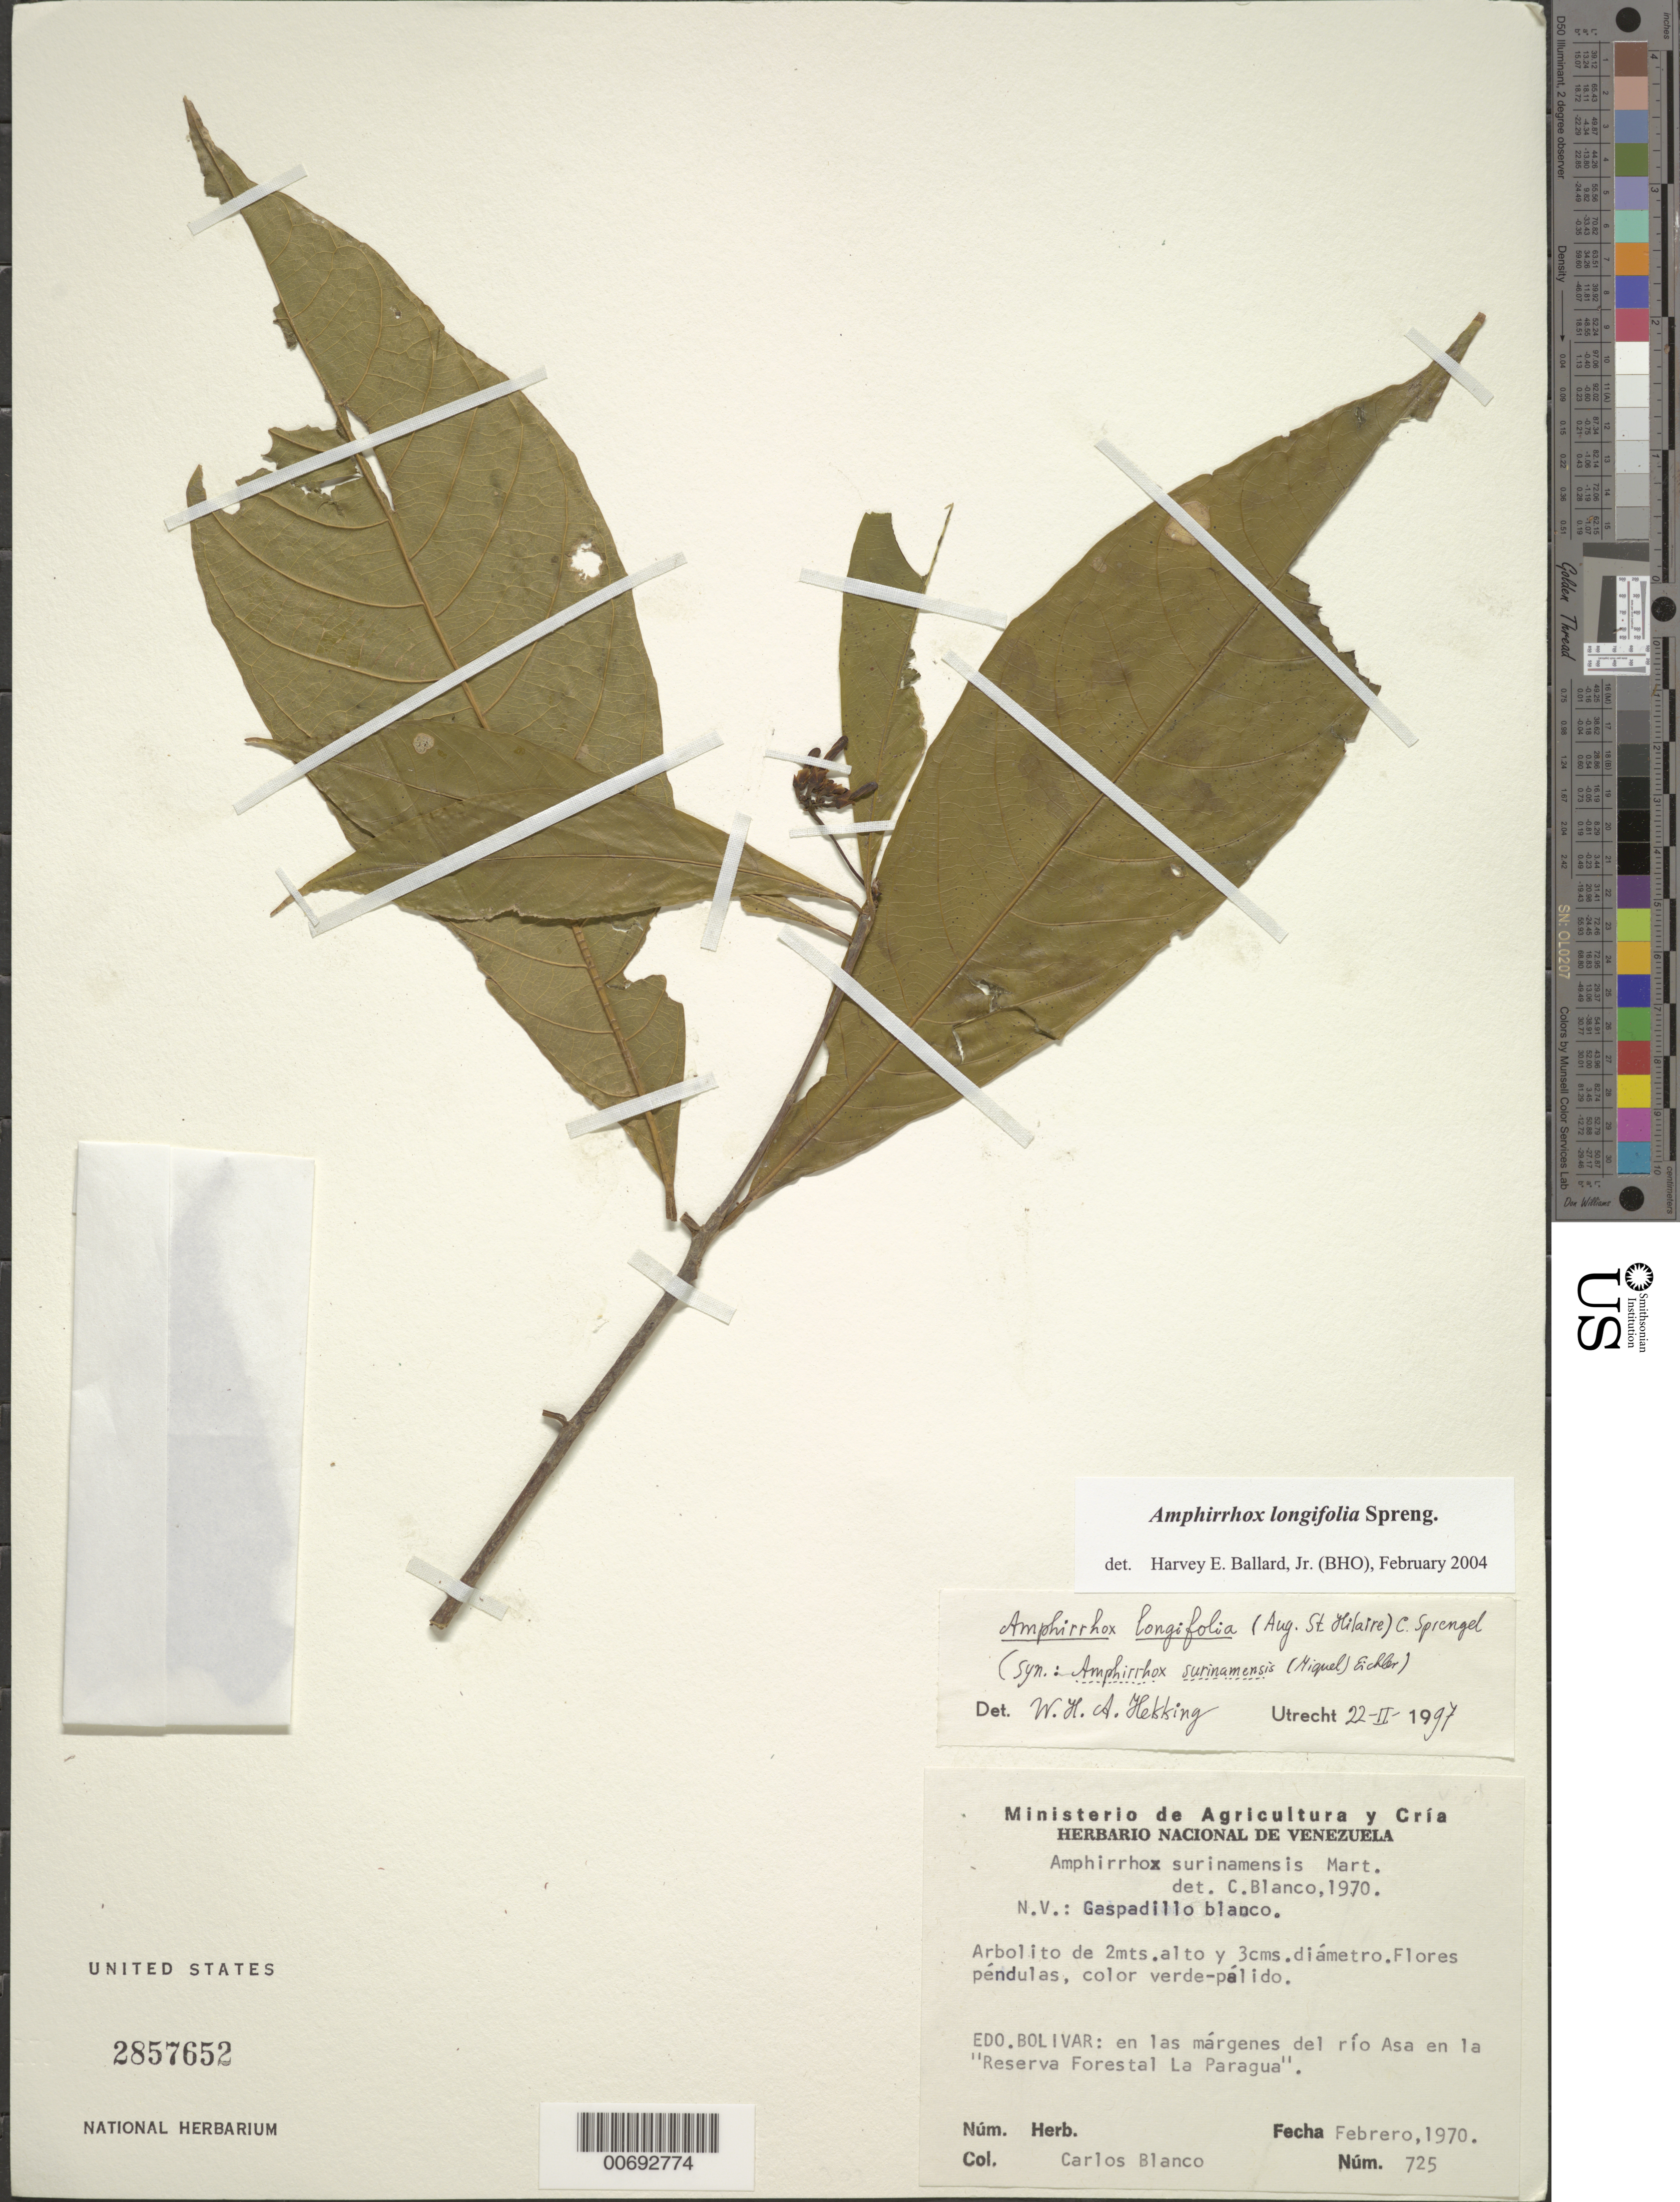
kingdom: Plantae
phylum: Tracheophyta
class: Magnoliopsida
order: Malpighiales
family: Violaceae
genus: Amphirrhox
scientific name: Amphirrhox longifolia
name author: (A. St.-Hil.) Spreng.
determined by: Ballard, Harvey E.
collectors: C. A. Blanco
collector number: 725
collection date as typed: Feb-70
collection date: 1970-02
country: Venezuela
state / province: Bolívar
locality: Reserva Forestal "La Paragua"; Río Asa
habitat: Riverbank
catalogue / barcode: US 2857652